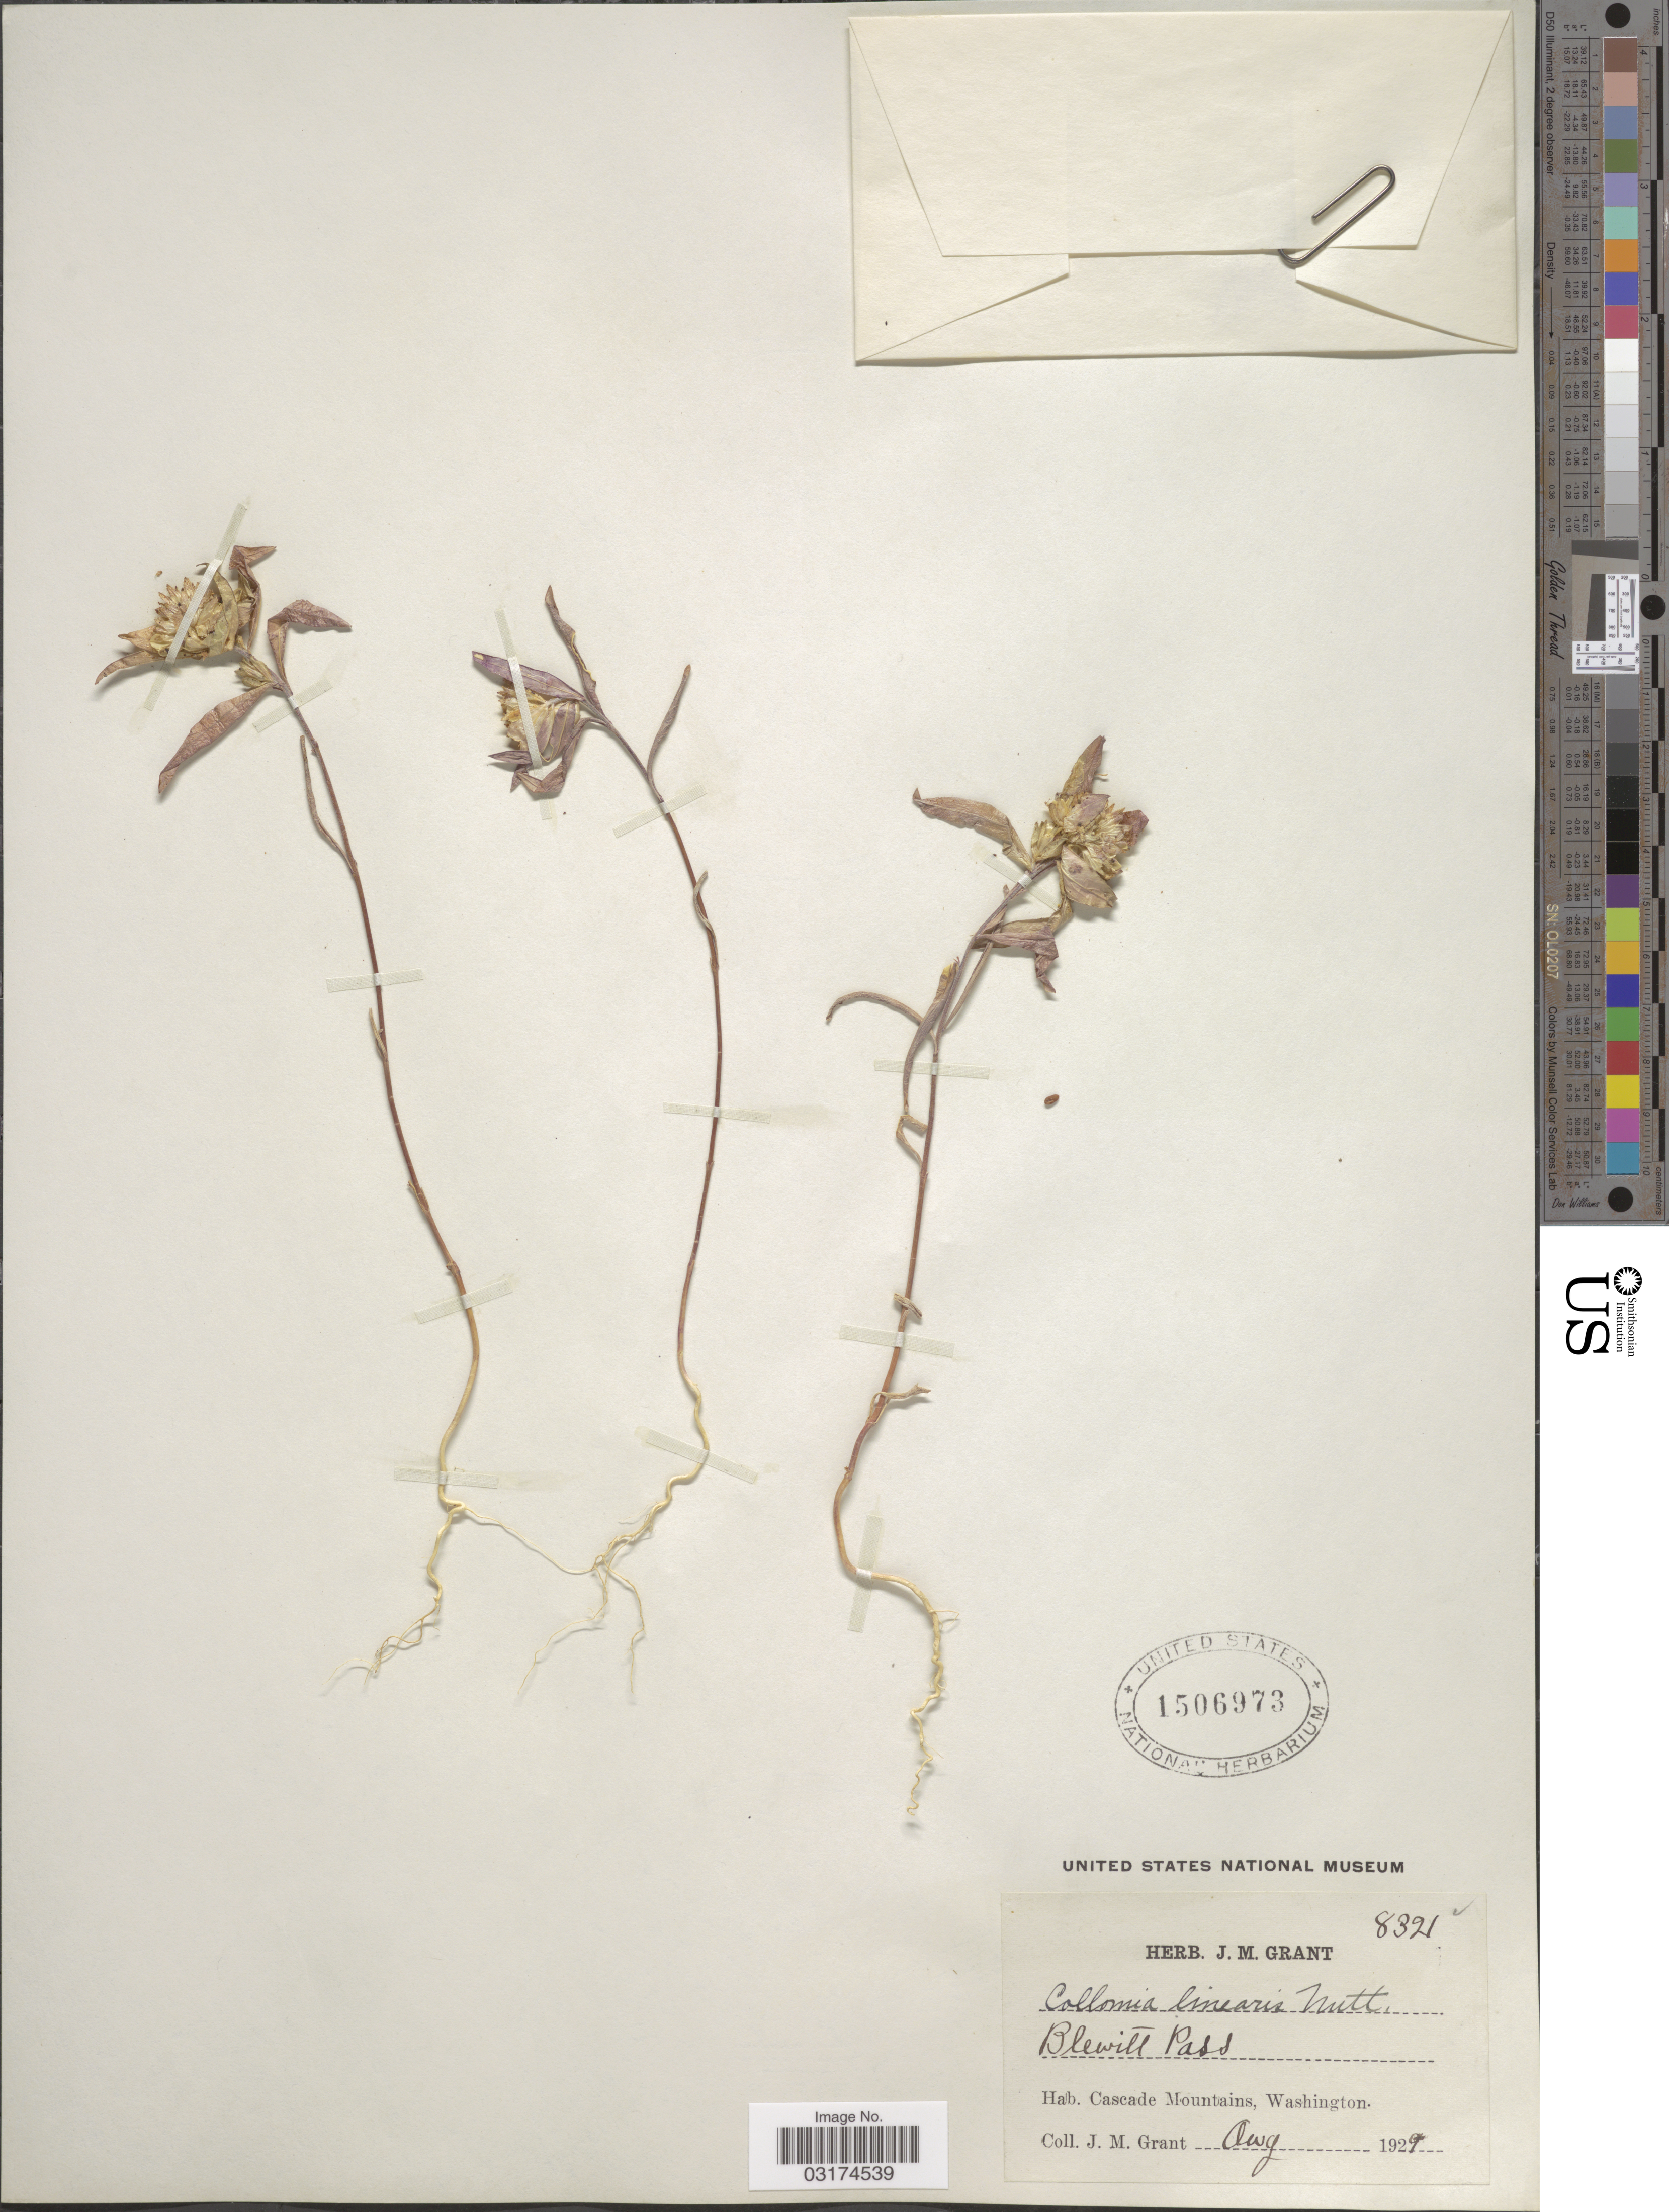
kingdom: Plantae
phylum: Tracheophyta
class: Magnoliopsida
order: Ericales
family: Polemoniaceae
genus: Collomia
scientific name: Collomia linearis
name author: Nutt.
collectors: J. M. Grant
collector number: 8321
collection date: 1929-08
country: United States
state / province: Washington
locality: Blewitt Pass. Cascade Mountains.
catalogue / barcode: US 1506973